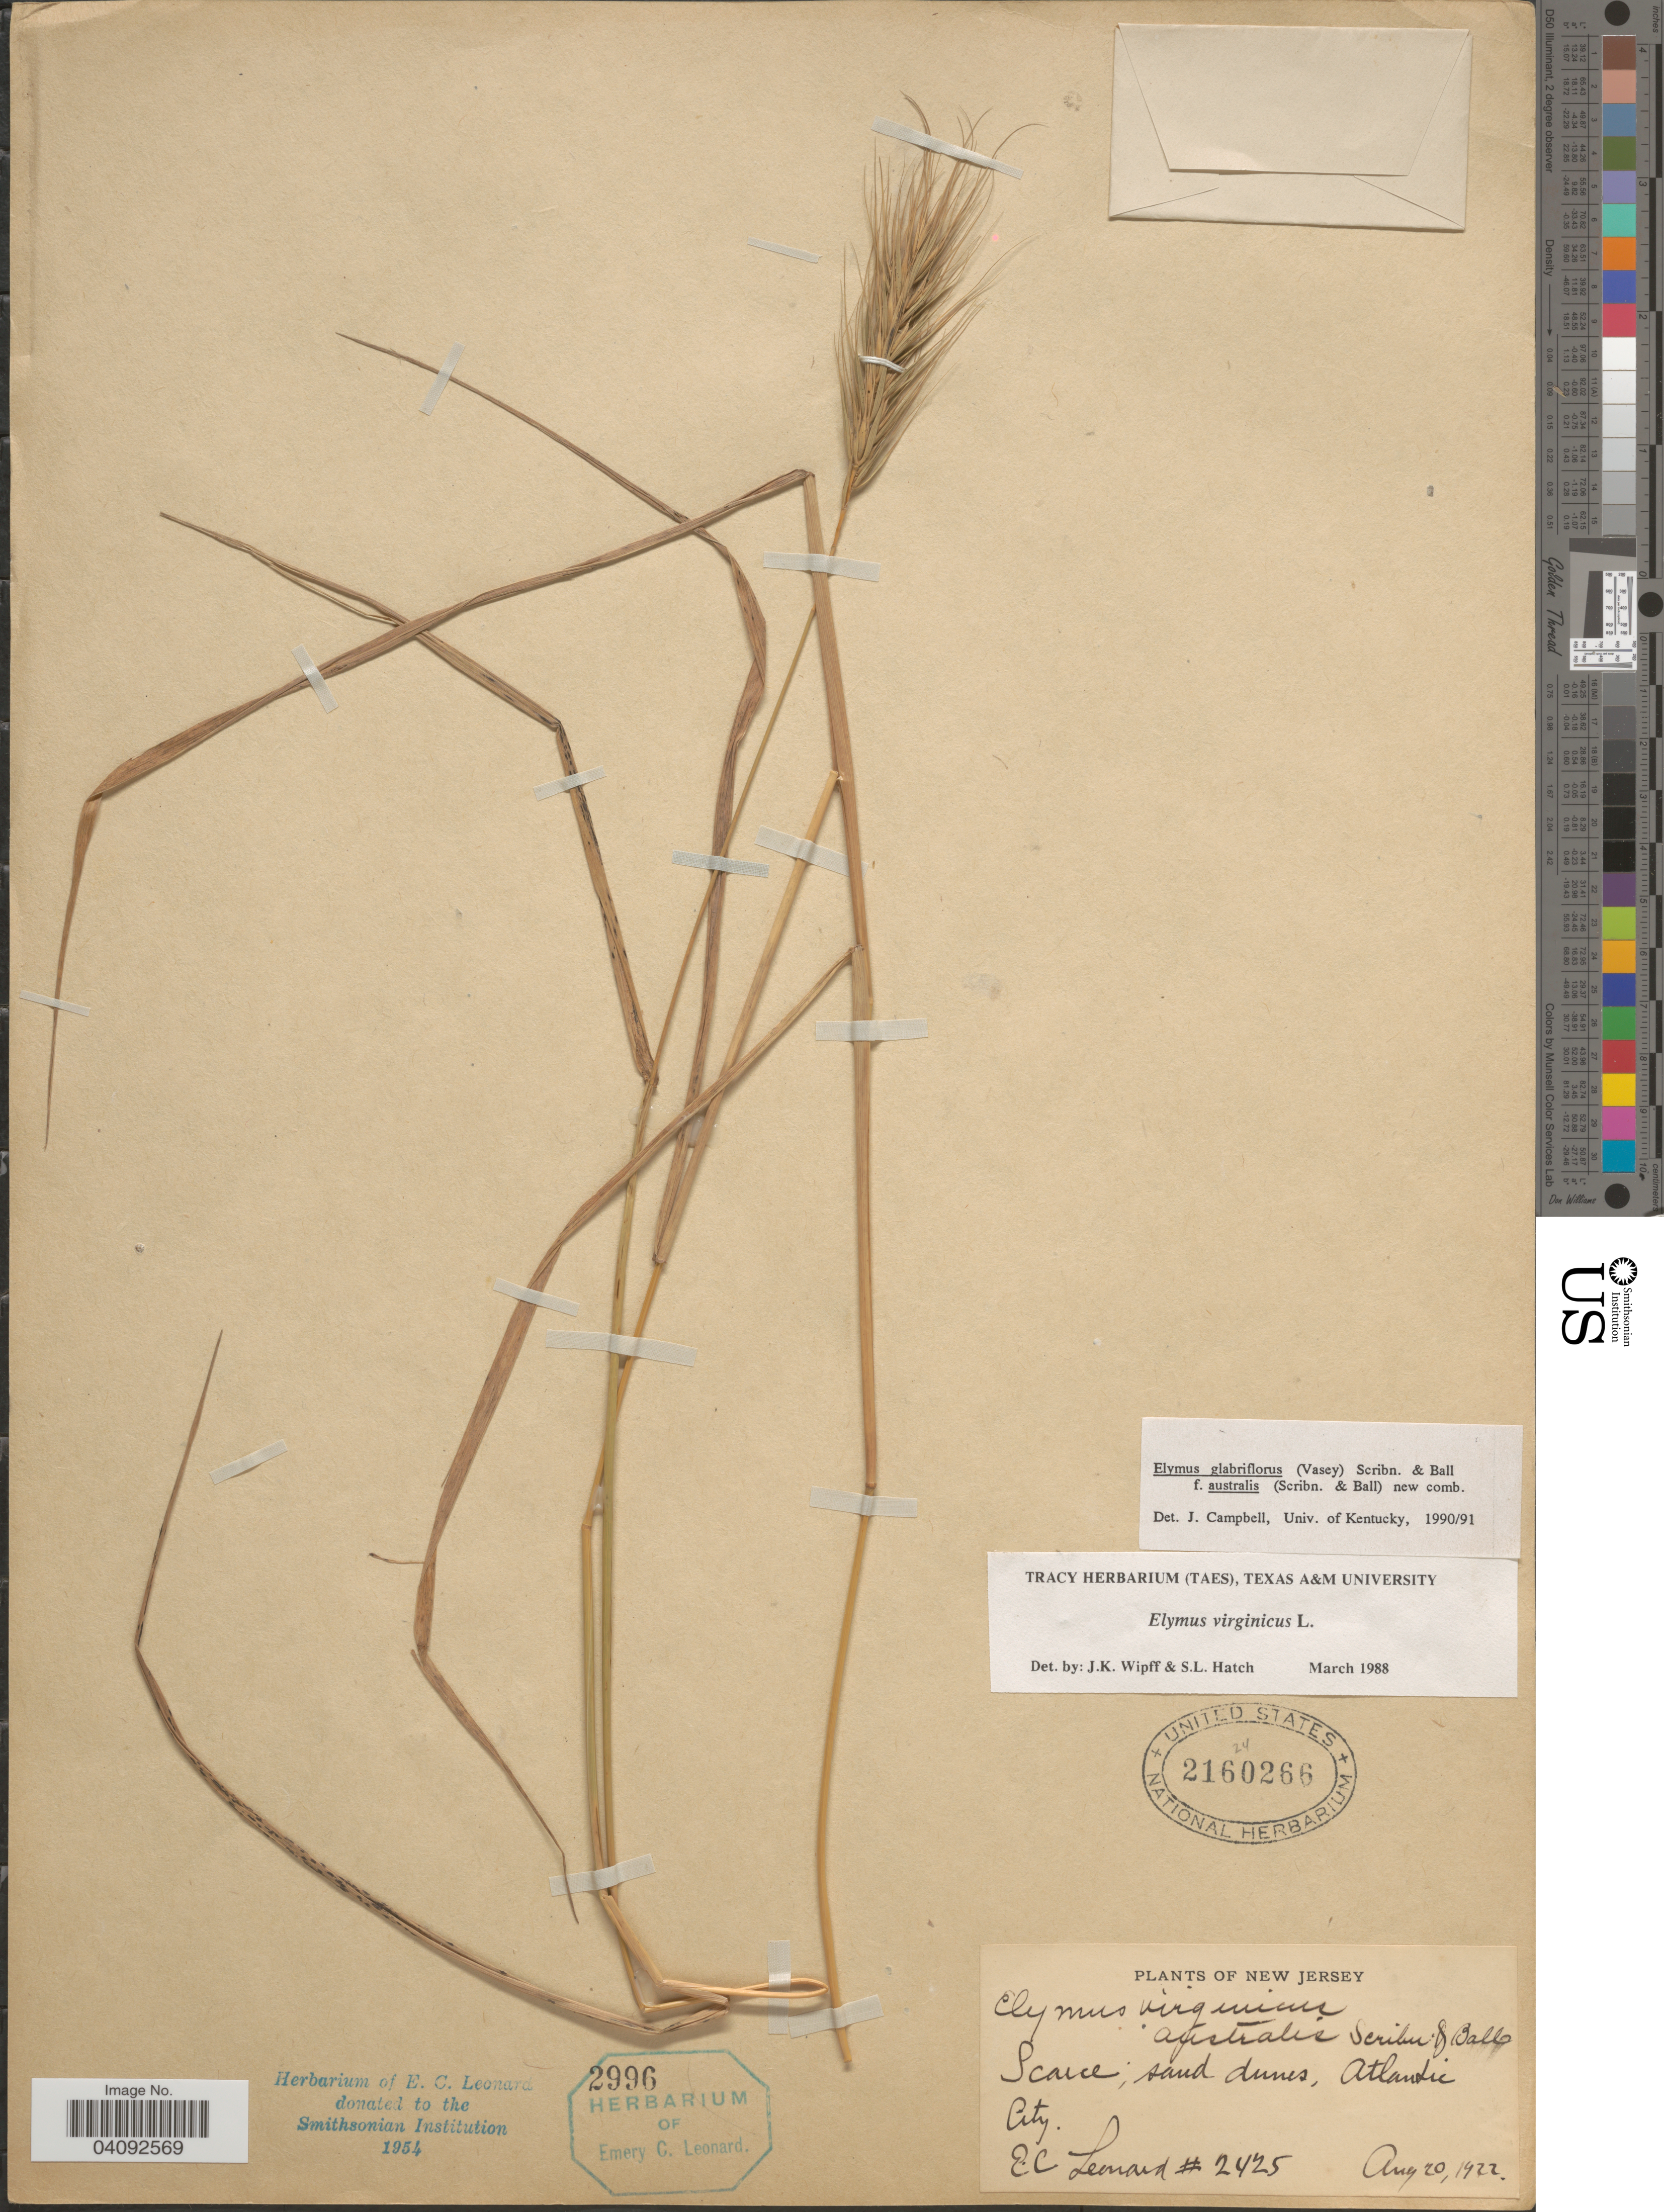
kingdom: Plantae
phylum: Tracheophyta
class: Liliopsida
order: Poales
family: Poaceae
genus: Elymus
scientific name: Elymus glabriflorus var. australis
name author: (Scribn. & C.R. Ball) J.J.N. Campb.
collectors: E. C. Leonard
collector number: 2425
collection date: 1922-08-20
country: United States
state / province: New Jersey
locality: Atlantic City.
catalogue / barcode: US 2160266